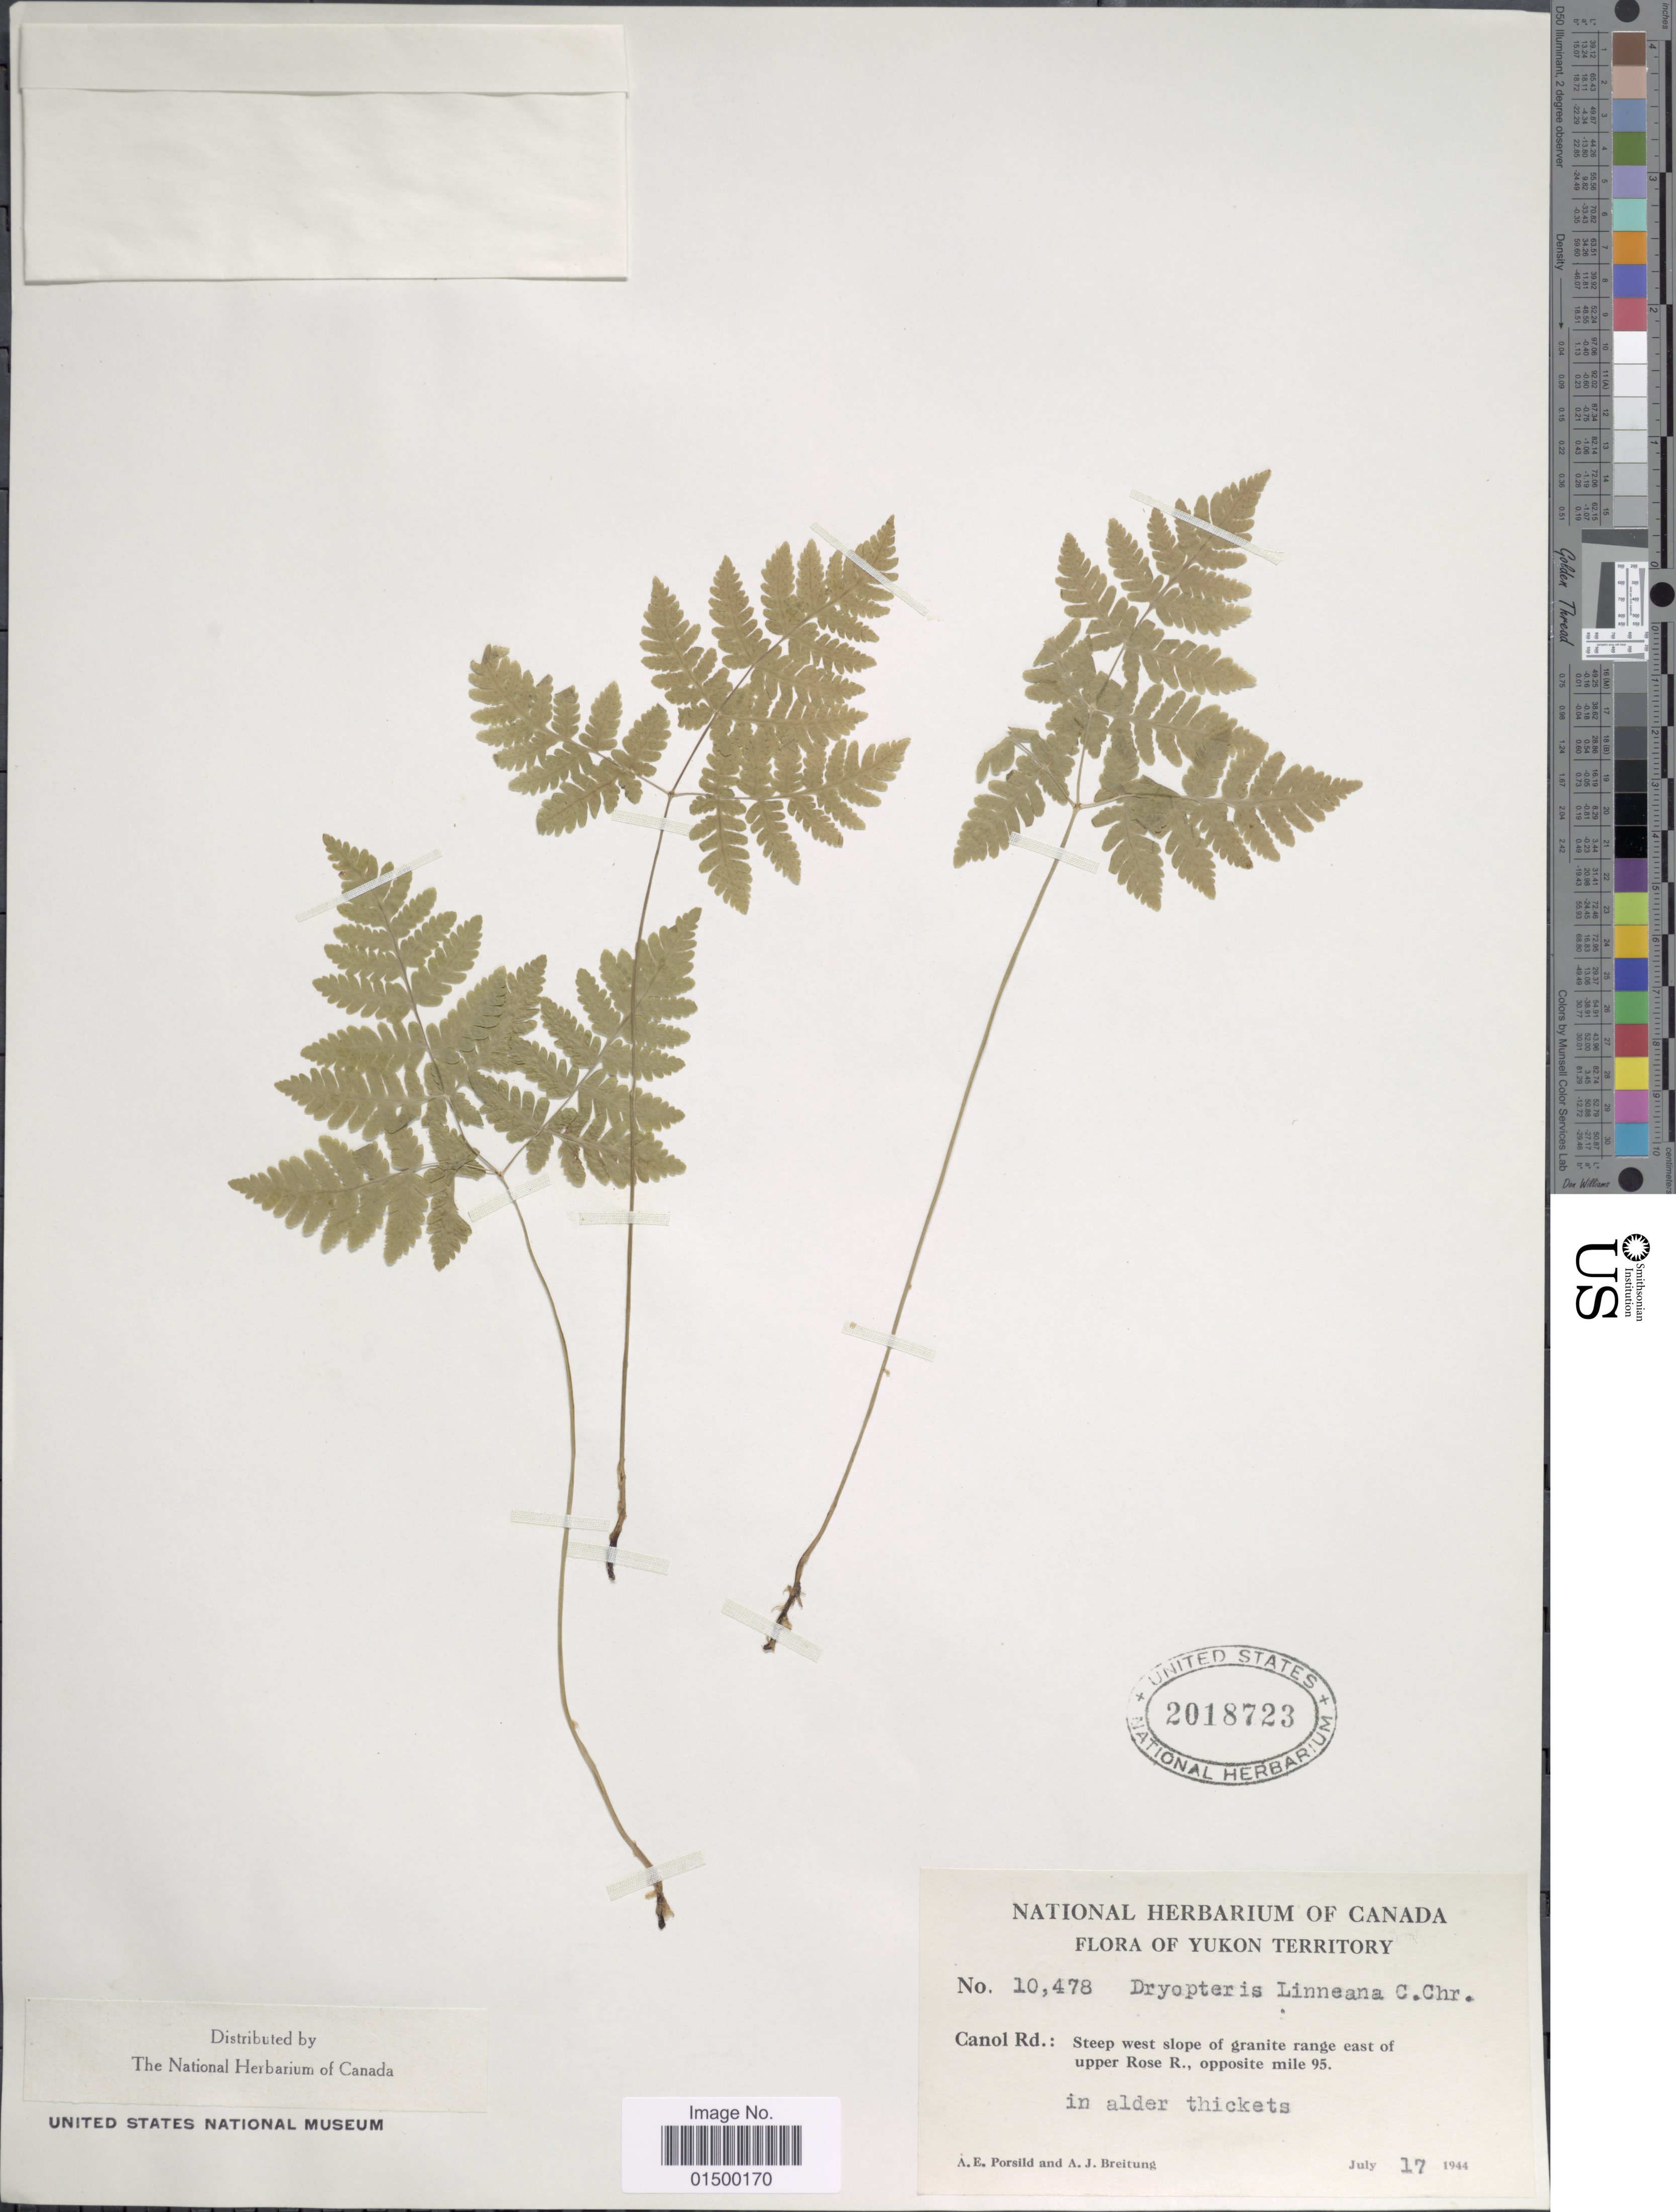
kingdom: Plantae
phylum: Tracheophyta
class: Polypodiopsida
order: Polypodiales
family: Cystopteridaceae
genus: Gymnocarpium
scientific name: Gymnocarpium disjunctum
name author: (Rupr.) Ching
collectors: A. E. Porsild & A. Breitung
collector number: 10478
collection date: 1944-07-17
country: Canada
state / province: Yukon Territory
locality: Canol Rd. : Steep west slope of granite range east of upper Rose R., opposite mile 95.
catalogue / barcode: US 2018723